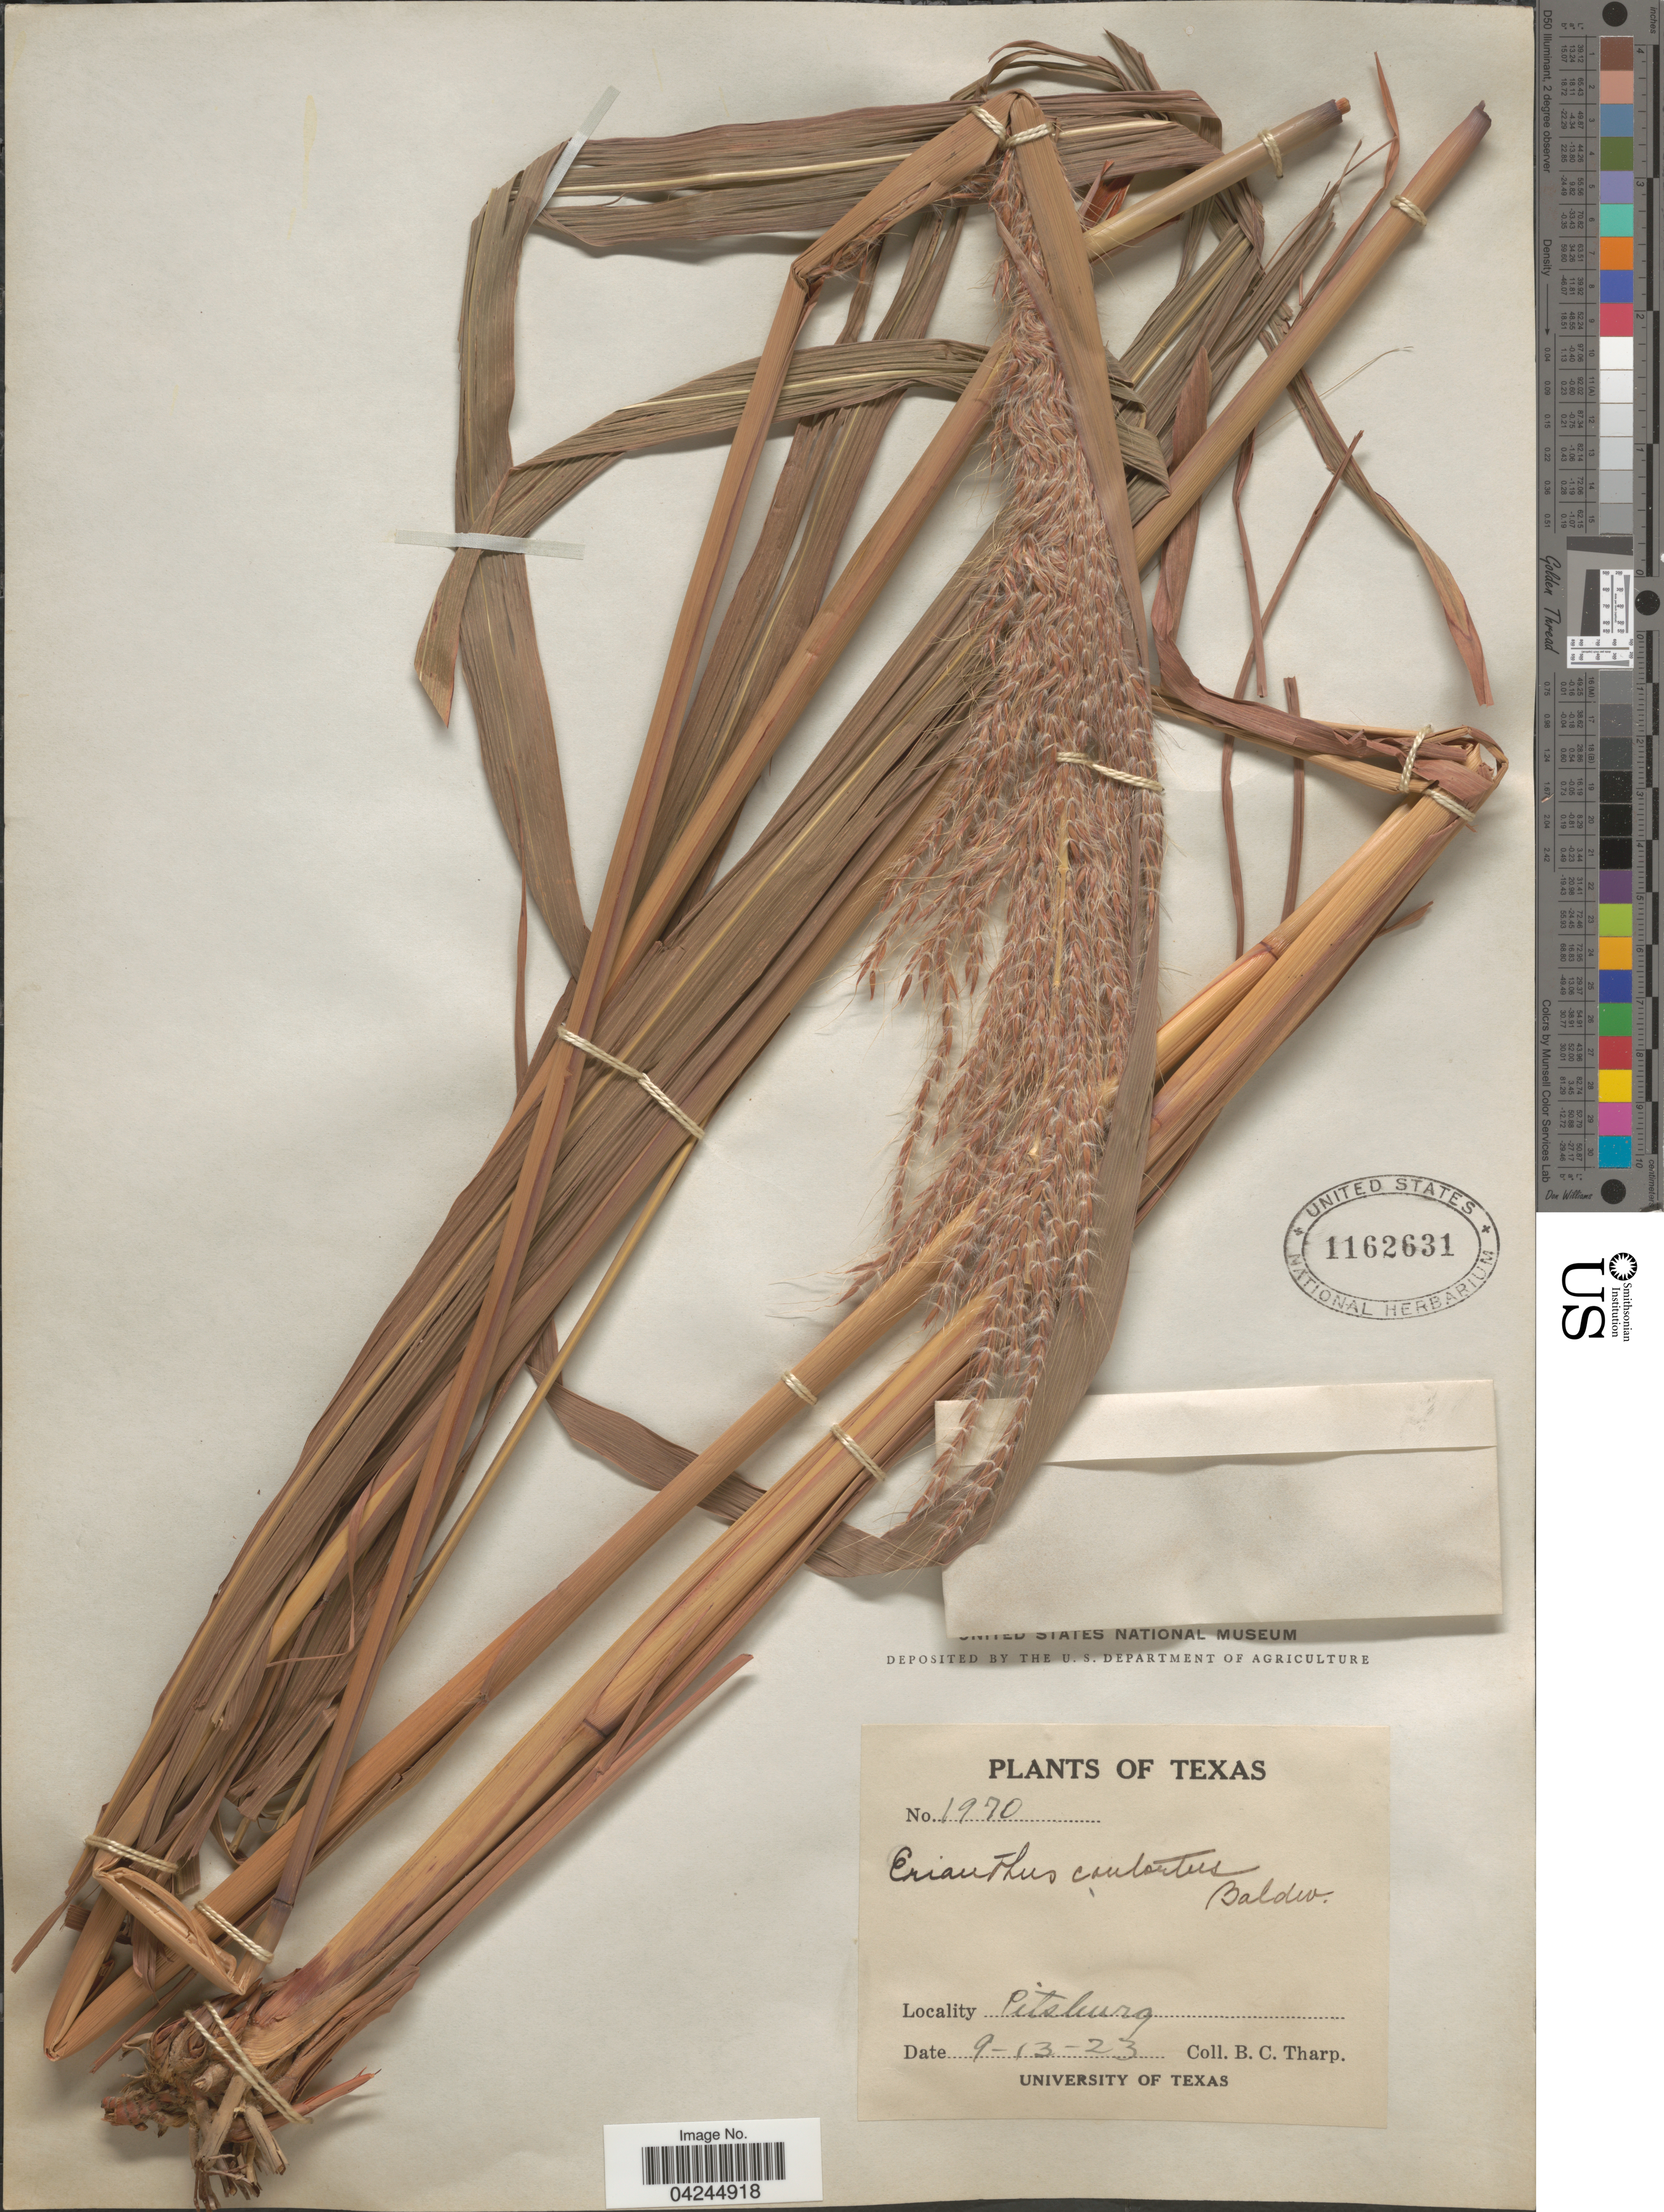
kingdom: Plantae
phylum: Tracheophyta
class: Liliopsida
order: Poales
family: Poaceae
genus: Erianthus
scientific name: Erianthus brevibarbis var. contortus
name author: (Elliott) D.B. Ward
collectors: B. C. Tharp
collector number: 1970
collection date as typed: Transcribed d/m/y: 13/9/23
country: United States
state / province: Texas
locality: Pitsburg.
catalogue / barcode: US 1162631